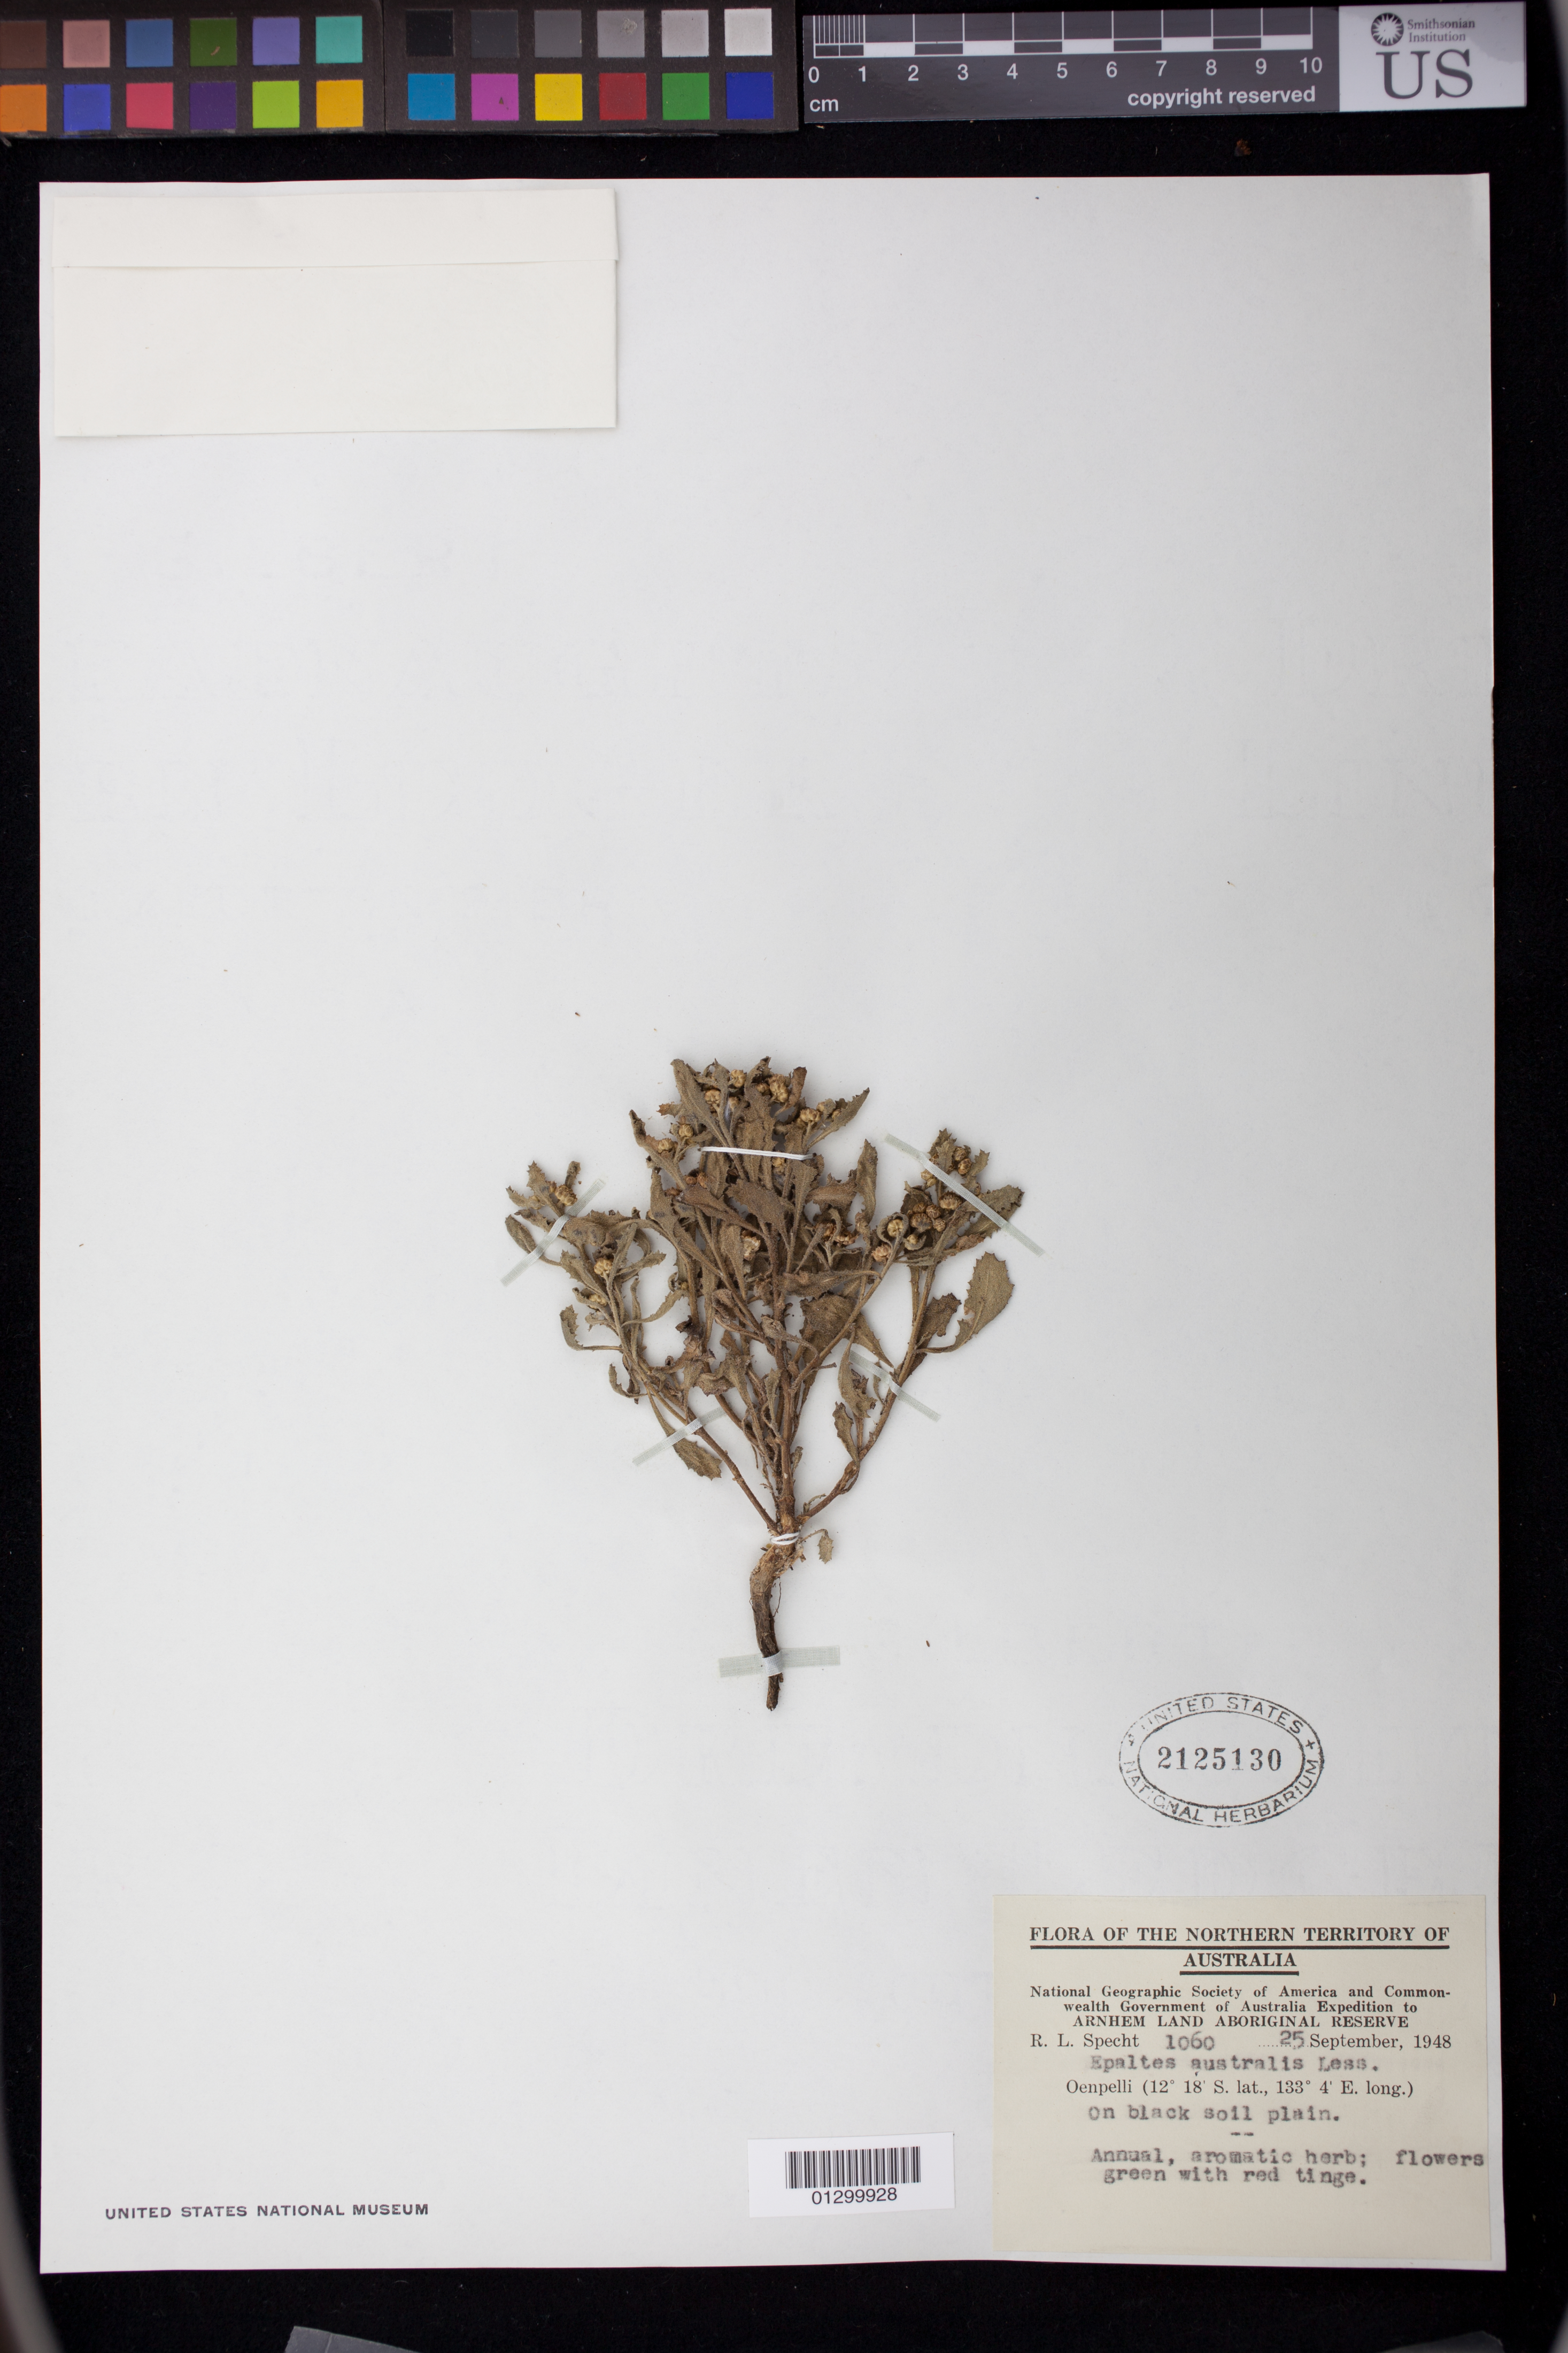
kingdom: Plantae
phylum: Tracheophyta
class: Magnoliopsida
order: Asterales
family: Asteraceae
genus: Epaltes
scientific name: Epaltes australis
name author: Less.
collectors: R. L. Specht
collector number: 1060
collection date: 1948-09-25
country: Australia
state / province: Northern Territory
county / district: West Arnhem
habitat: On black soil plain.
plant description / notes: Annual, aromatic herb; flowers green with red tinge.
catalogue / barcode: US 2125130